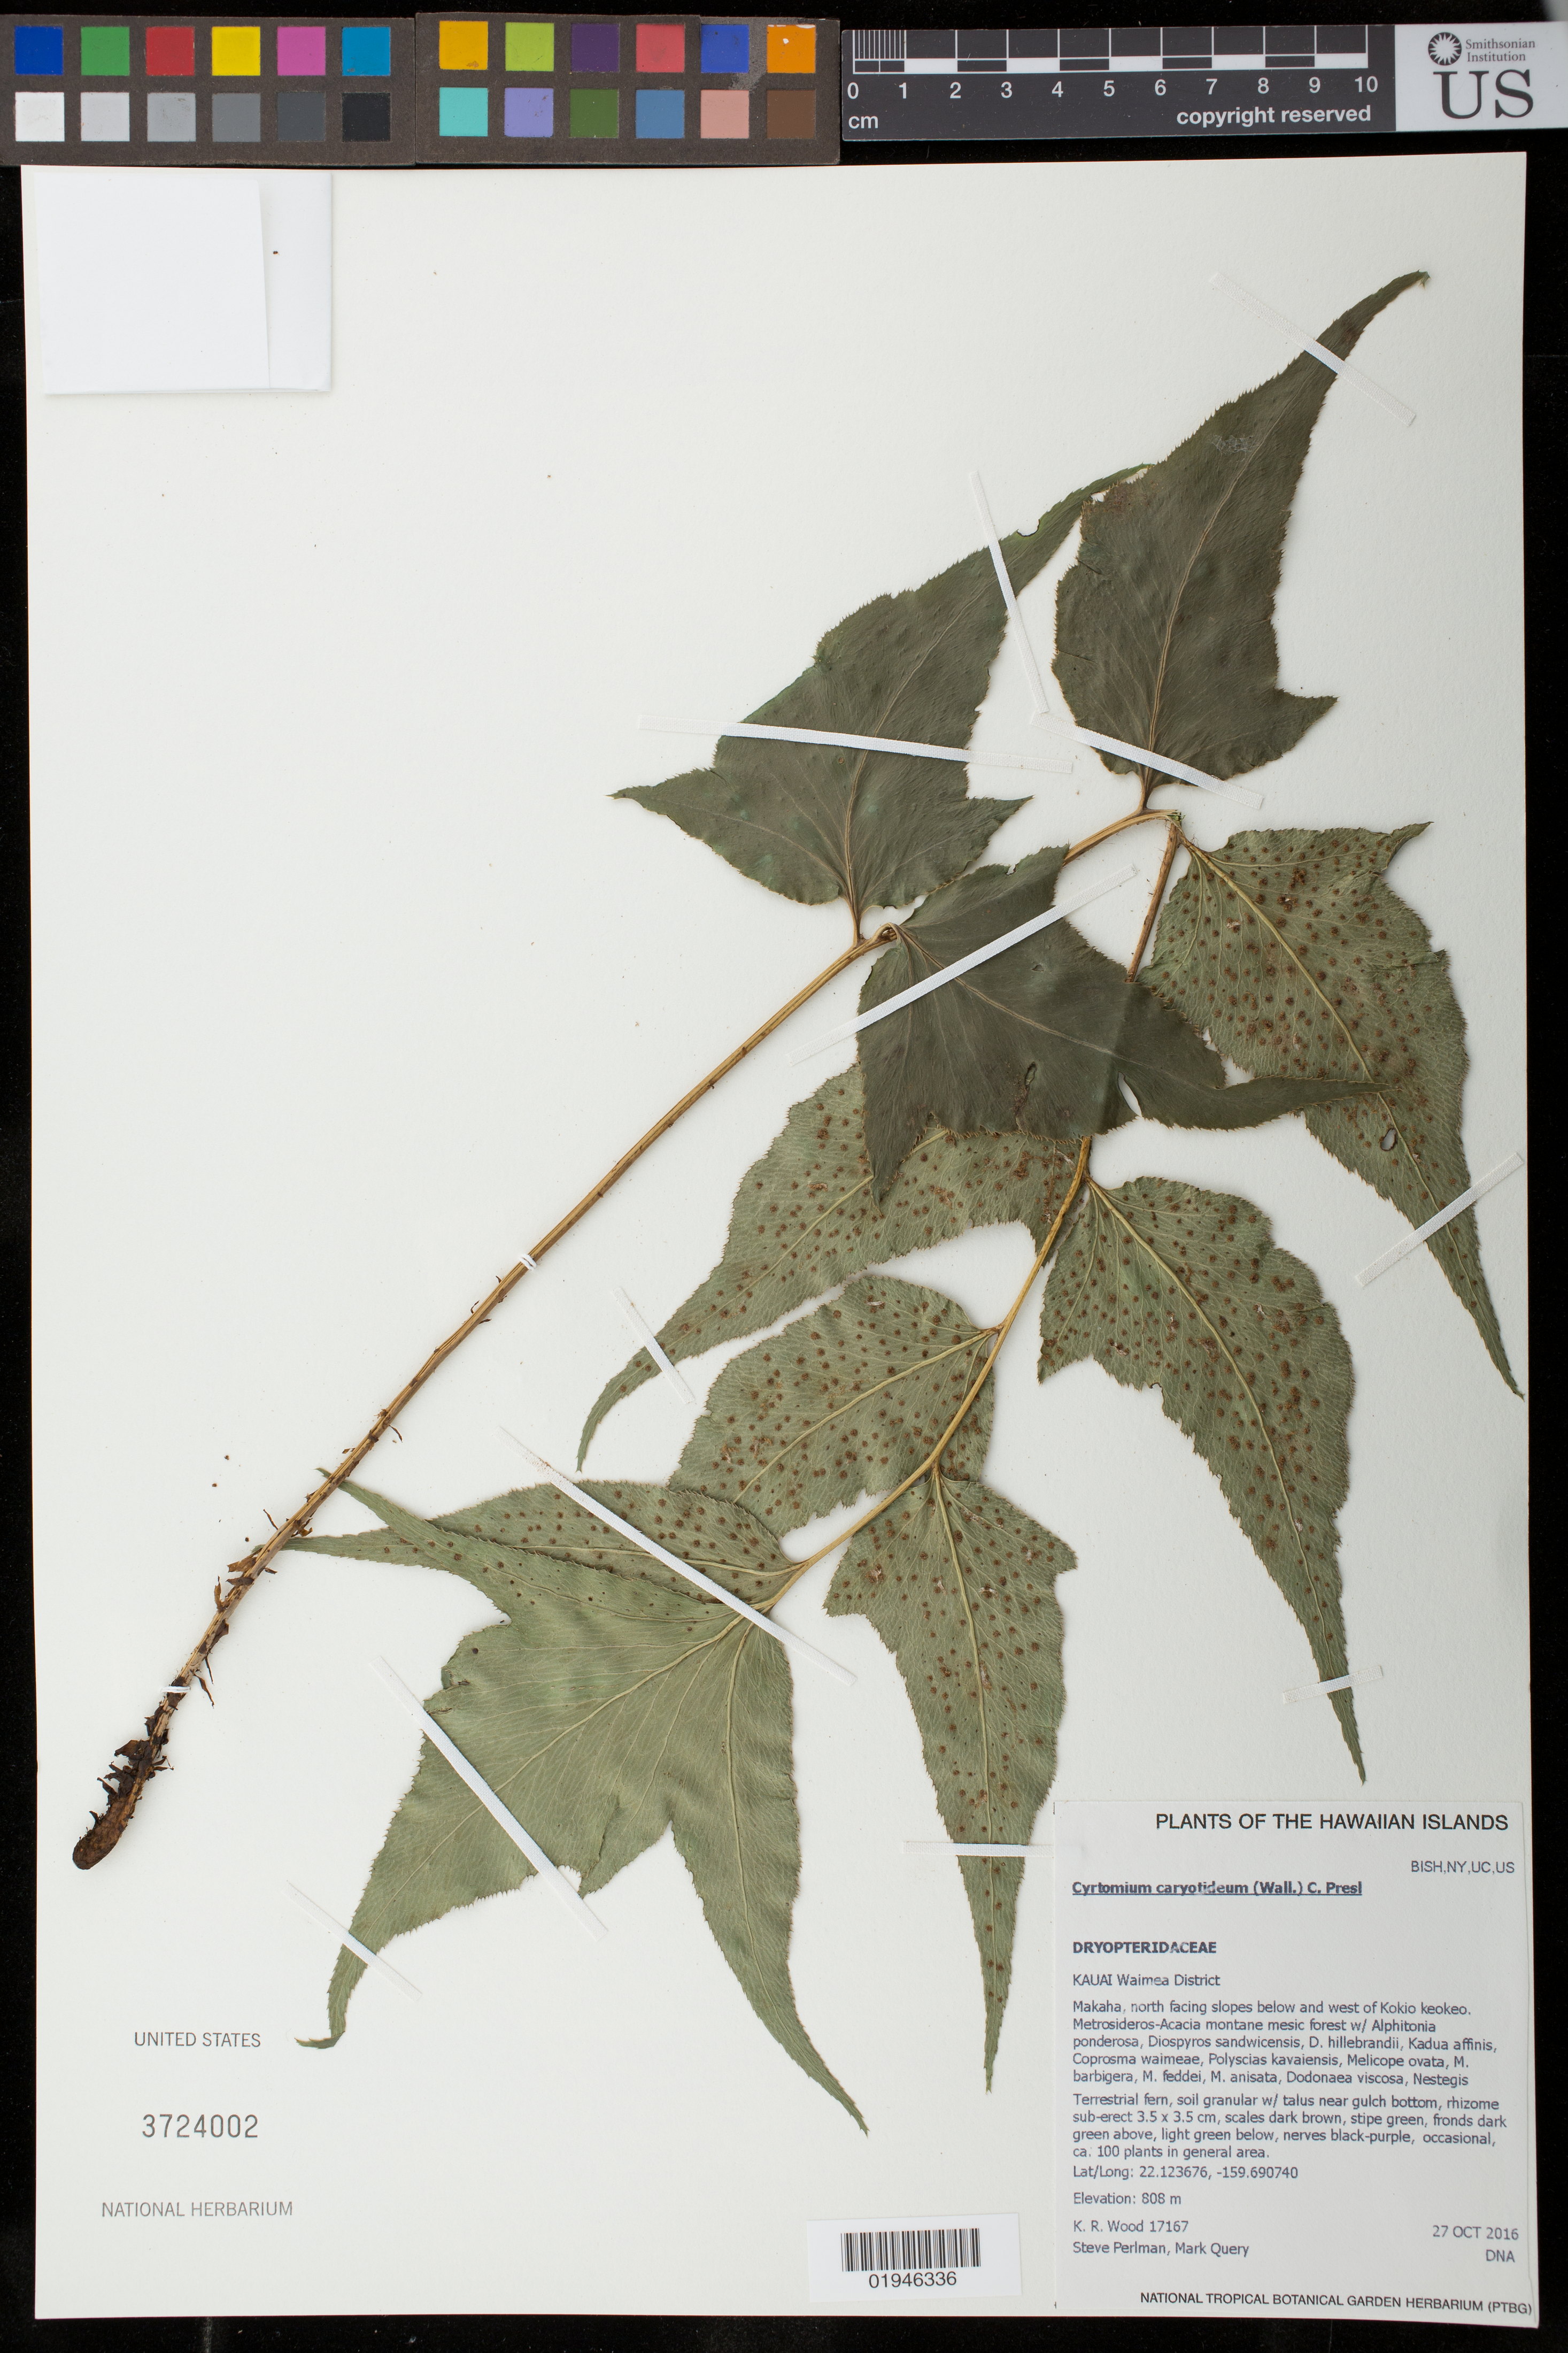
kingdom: Plantae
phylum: Tracheophyta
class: Polypodiopsida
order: Polypodiales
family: Dryopteridaceae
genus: Cyrtomium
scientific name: Cyrtomium caryotideum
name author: (Wall. ex Hook. & Grev.) C. Presl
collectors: K. R. Wood & S. P. Perlman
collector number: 17167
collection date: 2016-10-27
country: United States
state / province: Hawaii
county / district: Kauai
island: Kaua'i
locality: Waimea District, Makaha, north facing slopes below and west of Kokio keokeo.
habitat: Montane mesic forest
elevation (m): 808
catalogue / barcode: US 3716102